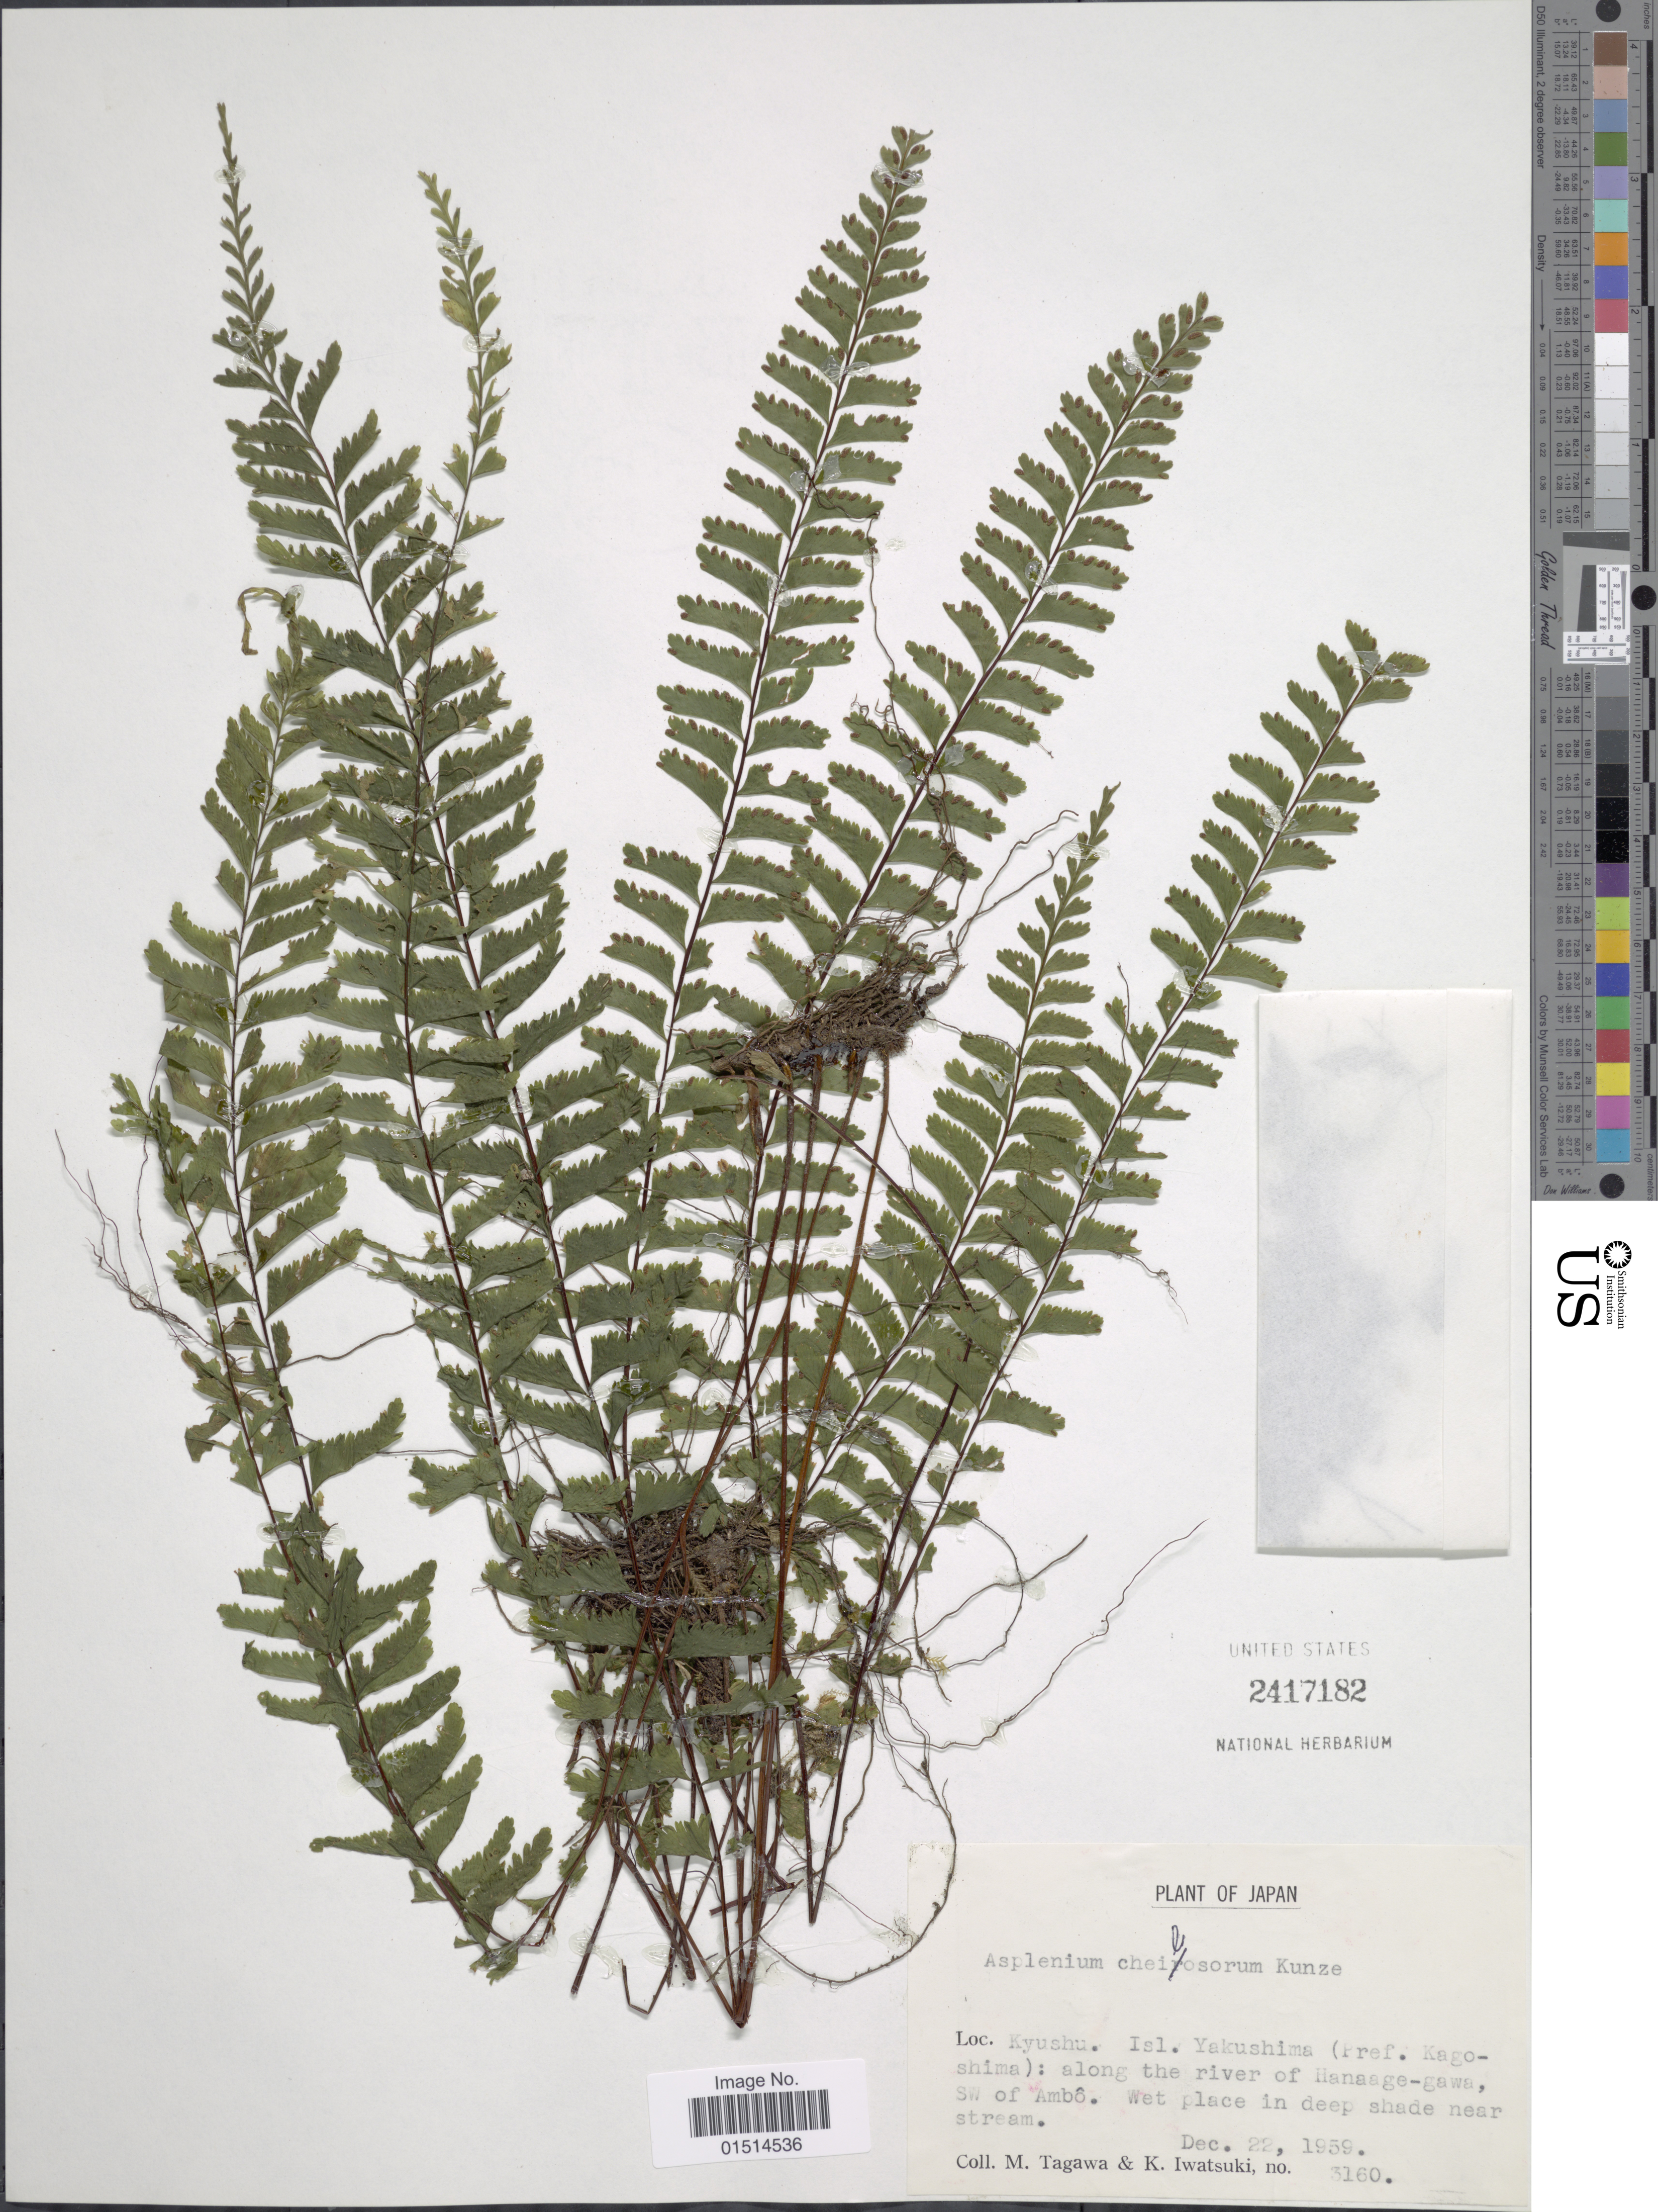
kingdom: Plantae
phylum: Tracheophyta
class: Polypodiopsida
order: Polypodiales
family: Aspleniaceae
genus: Asplenium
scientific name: Asplenium cheilosorum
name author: Kunze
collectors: M. Tagawa & K. Iwatsuki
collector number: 3160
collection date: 1959-12-22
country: Japan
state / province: Kagosima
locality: Kyushu, Isl. Yakushima( Pref. Kagoshima): along the river of Hanaage-gawa, SW of Ambo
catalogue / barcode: US 2417182